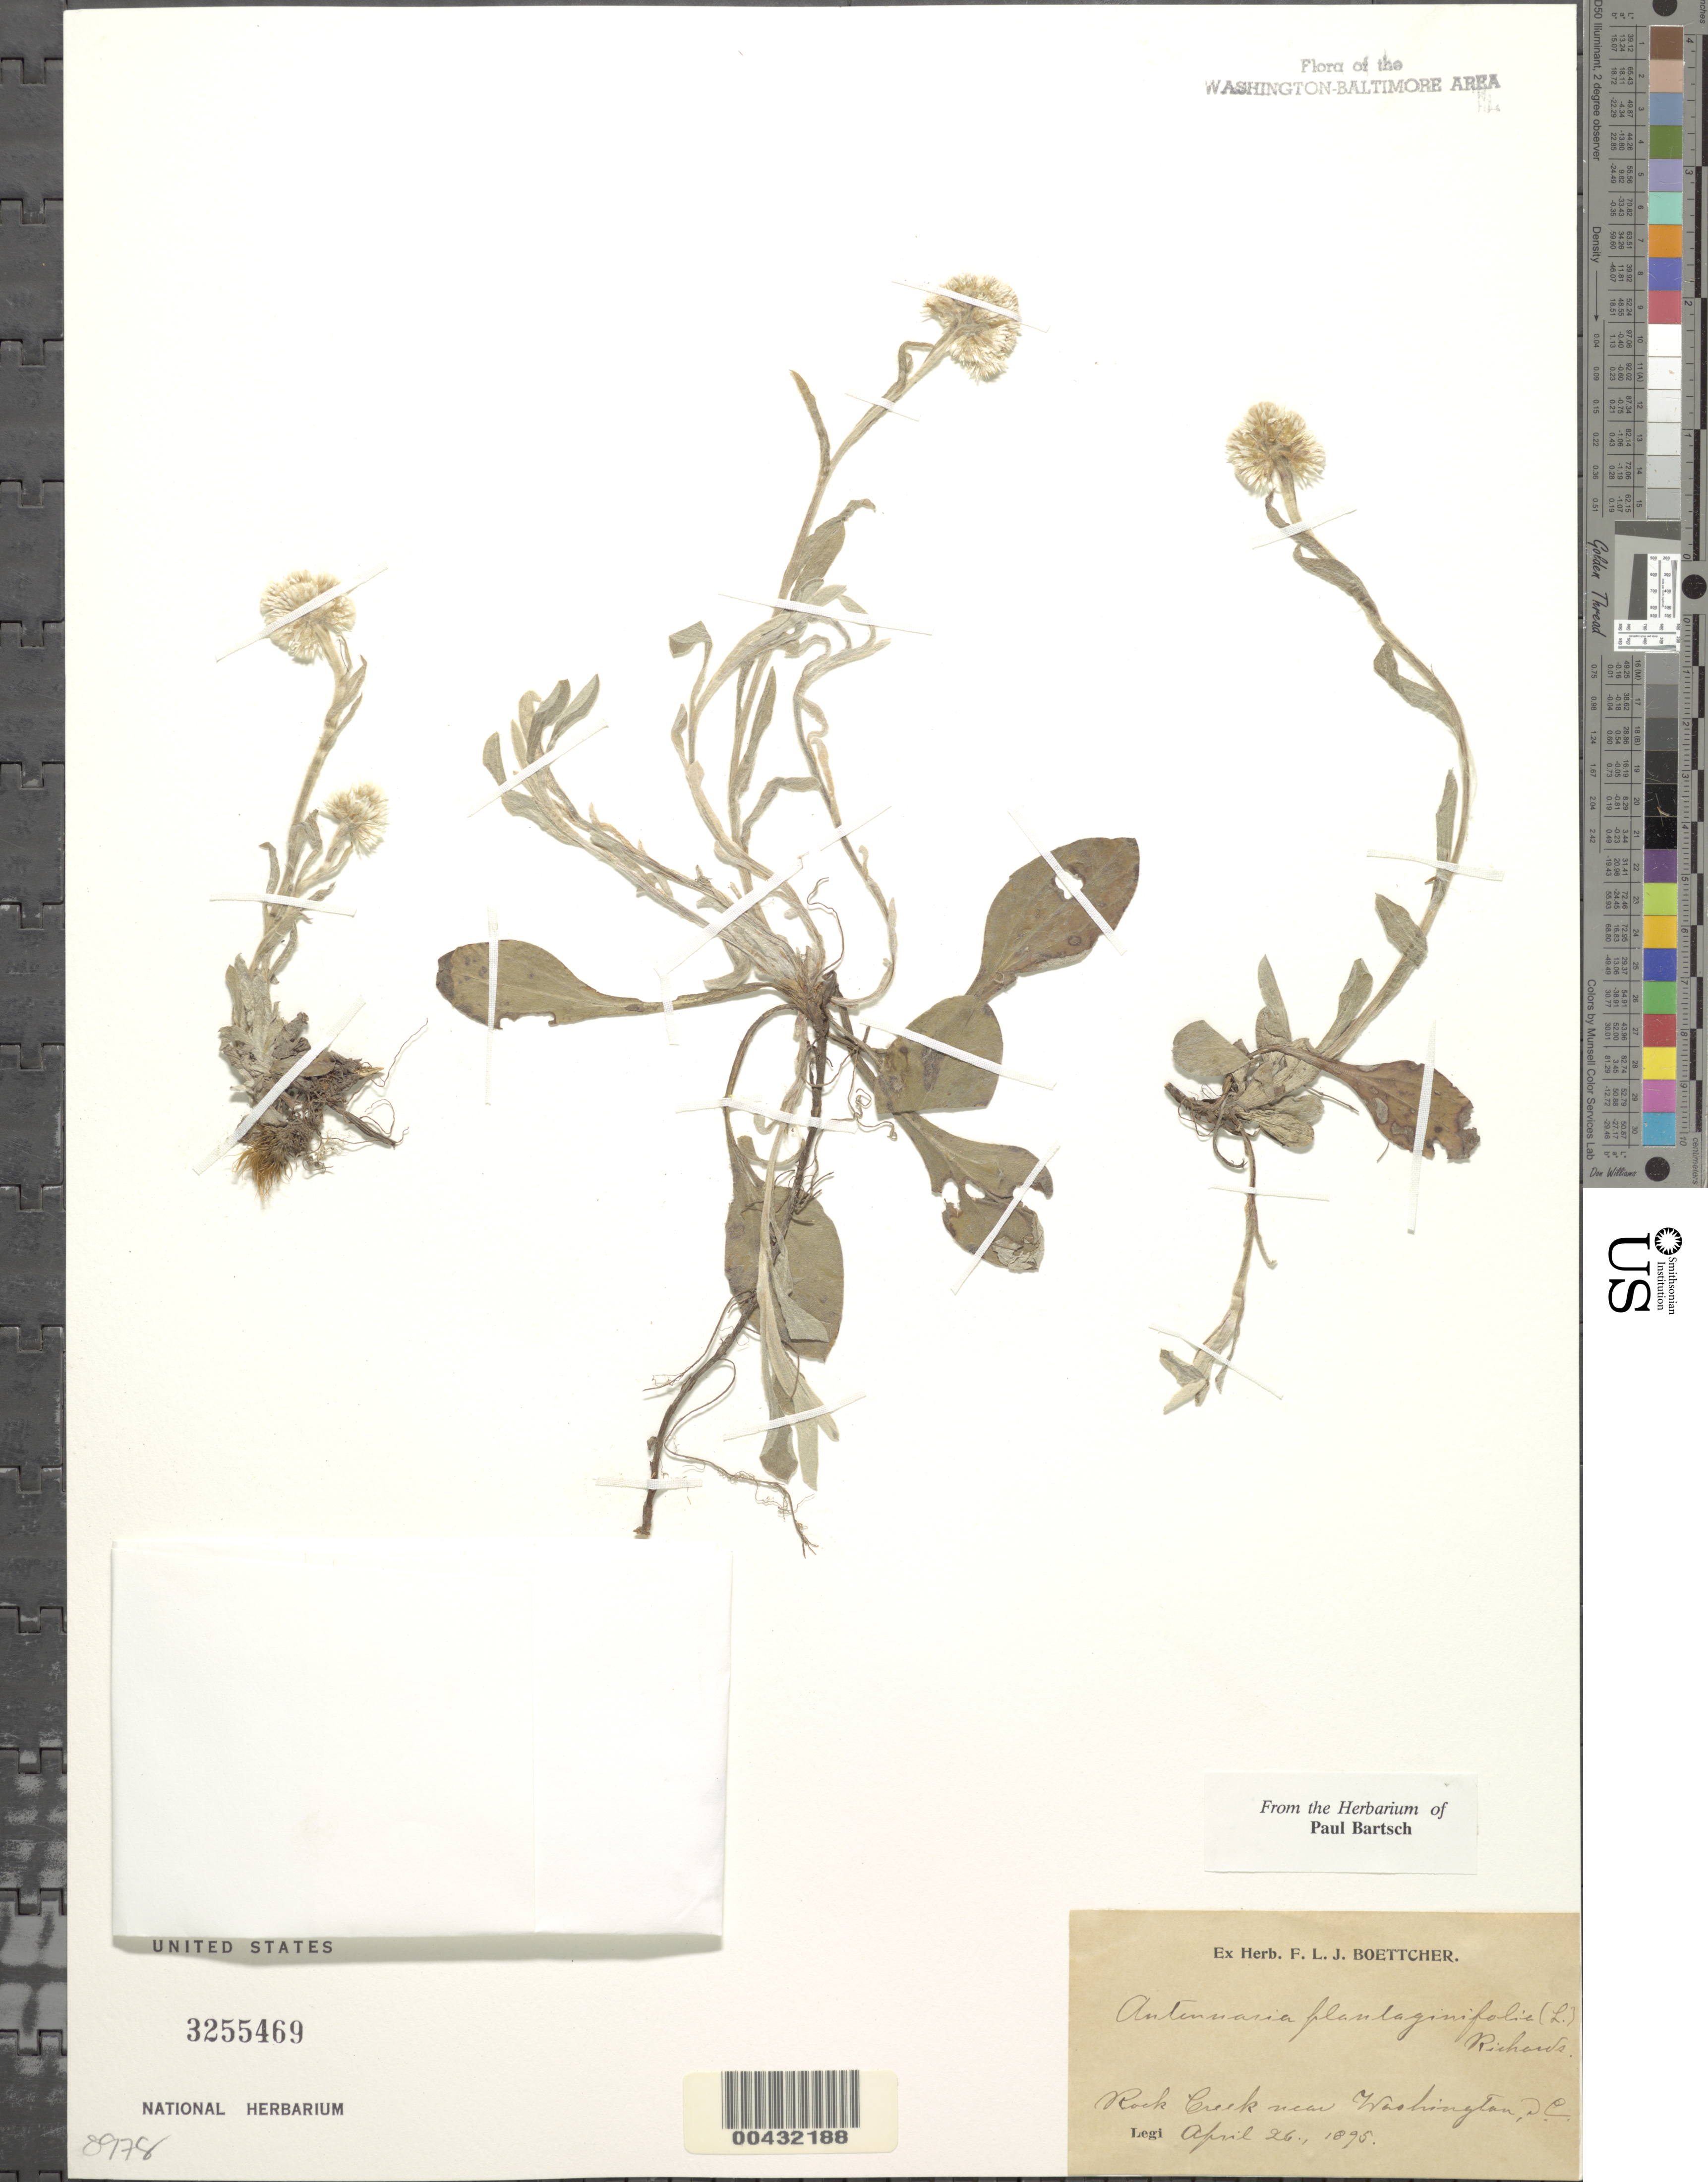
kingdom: Plantae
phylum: Tracheophyta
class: Magnoliopsida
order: Asterales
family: Asteraceae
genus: Antennaria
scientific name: Antennaria plantaginifolia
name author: (L.) Richardson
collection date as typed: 26 Apr 1895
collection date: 1895-04-26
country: United States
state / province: District of Columbia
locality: Rock Creek Rock Creek Park & vicinity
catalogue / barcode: US 3255469